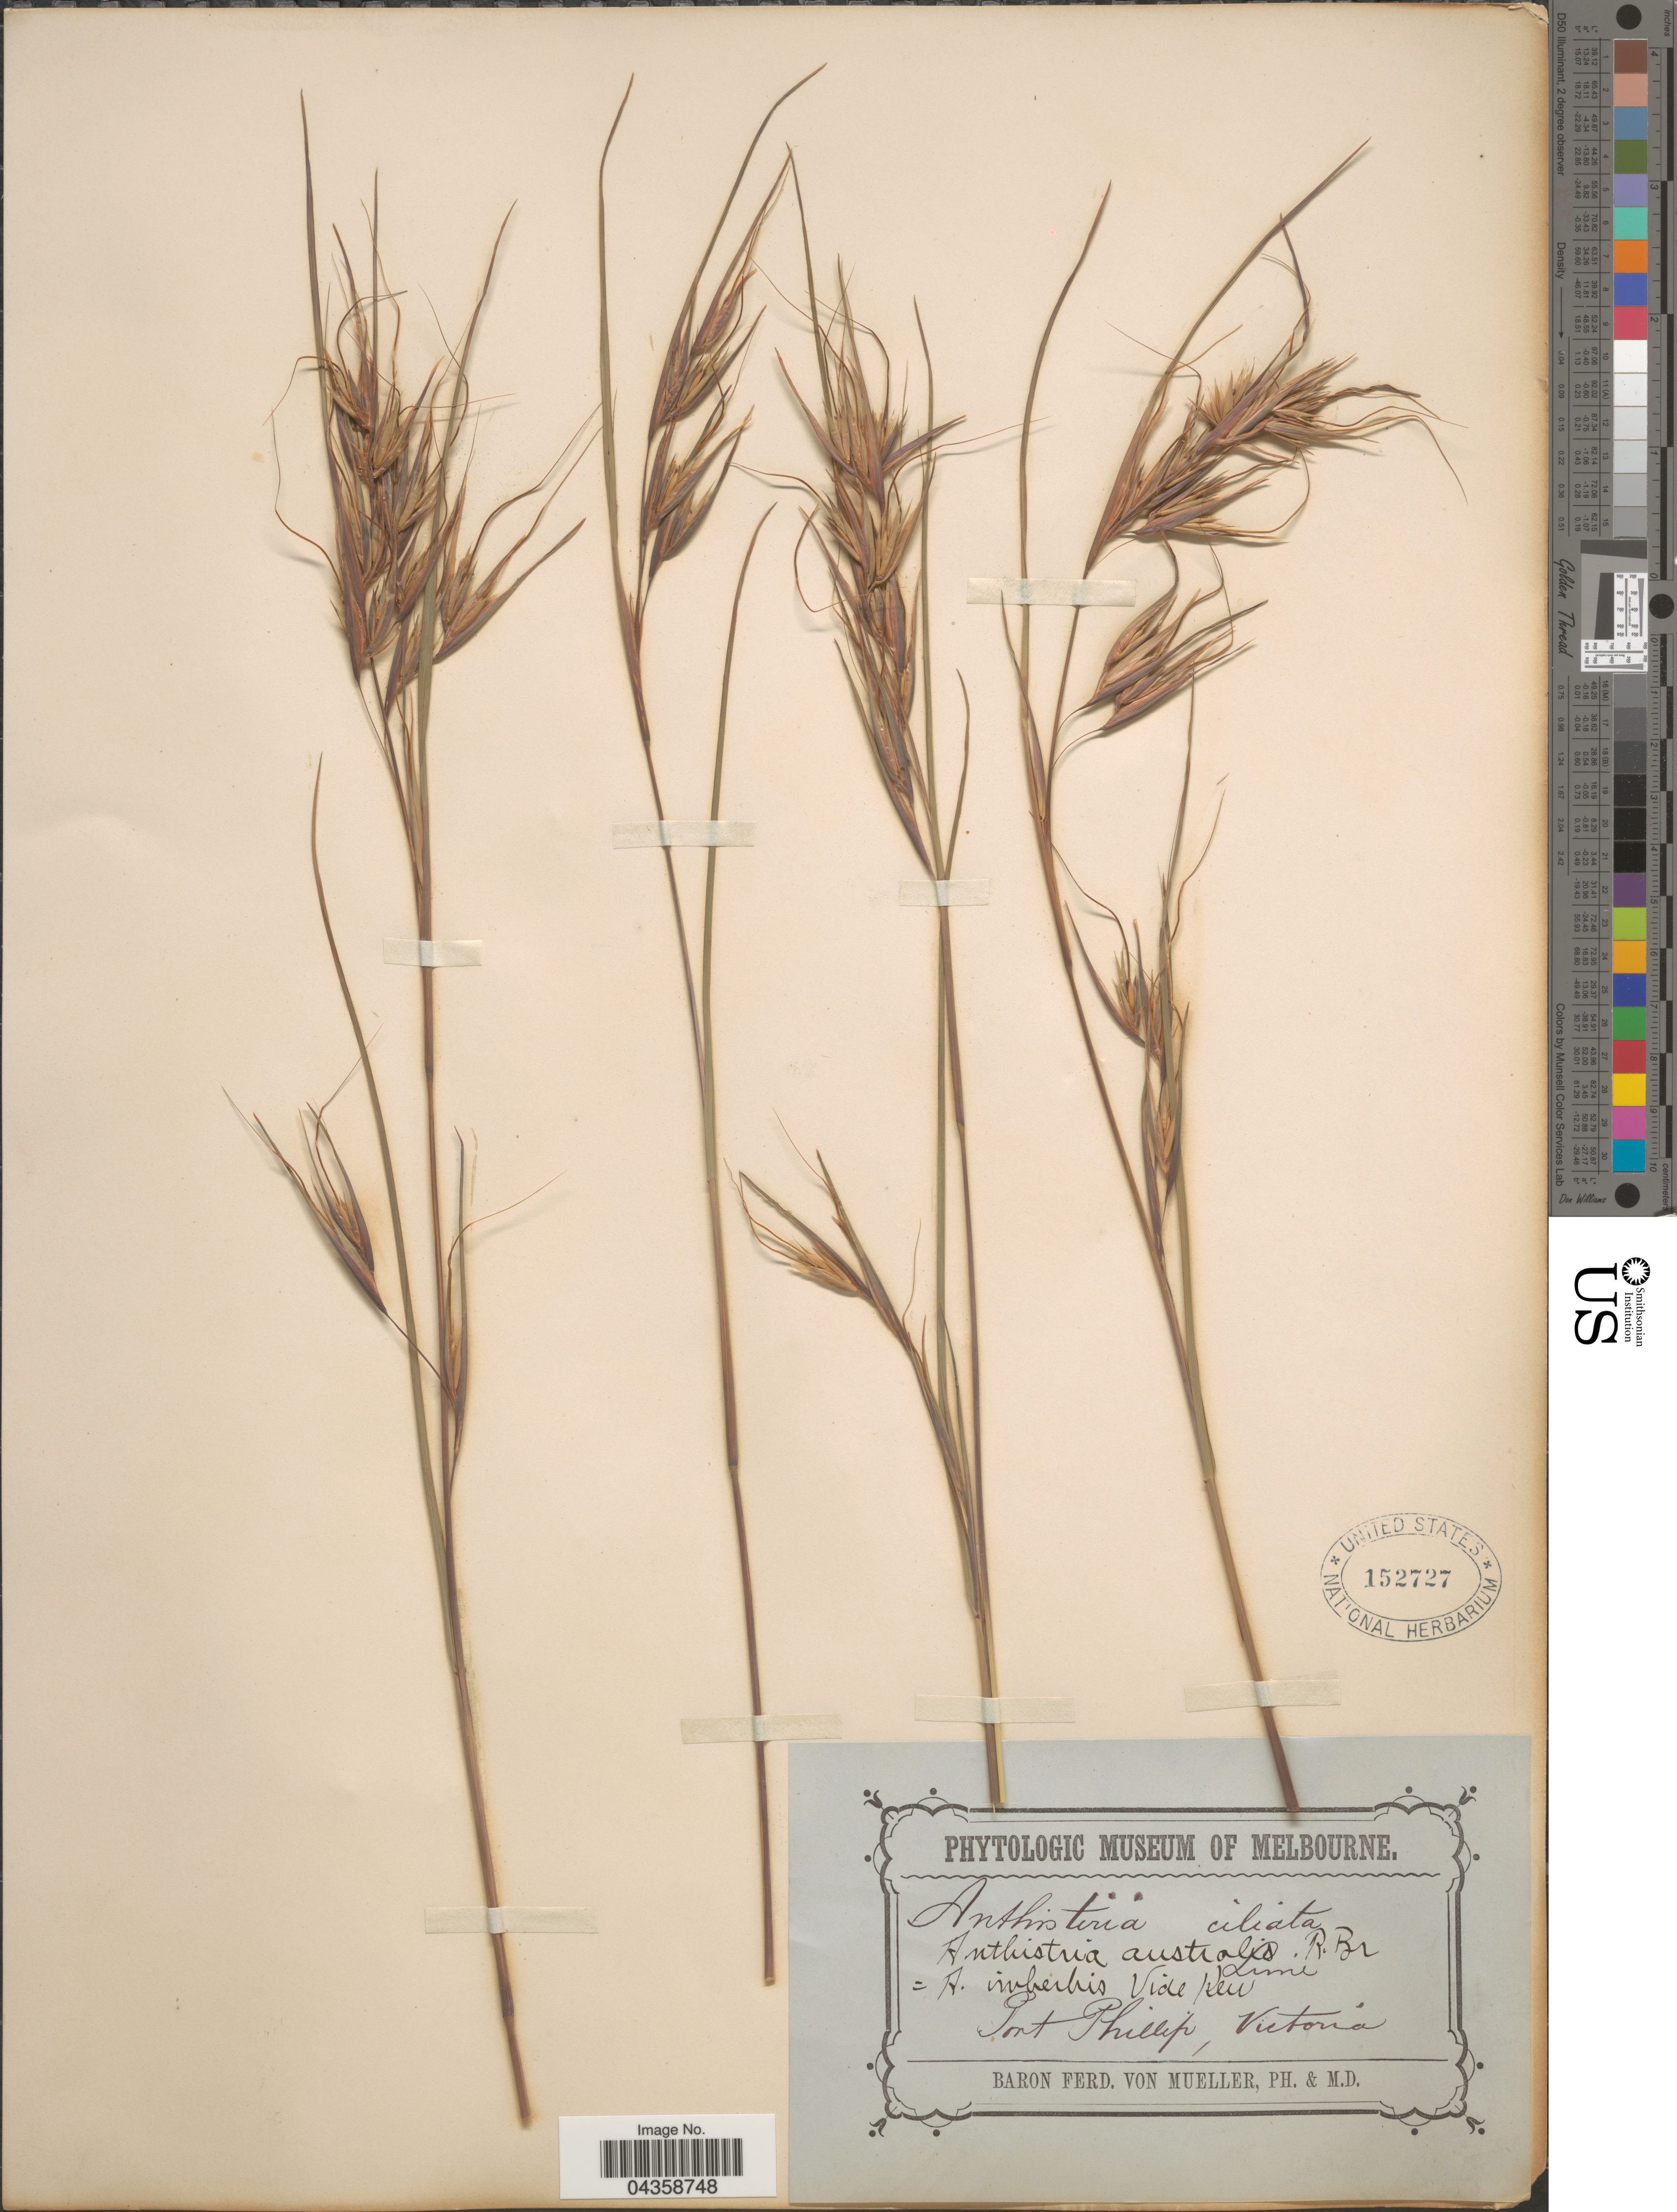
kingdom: Plantae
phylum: Tracheophyta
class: Liliopsida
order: Poales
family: Poaceae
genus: Themeda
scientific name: Themeda triandra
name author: Forssk.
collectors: F. von Mueller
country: Australia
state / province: Victoria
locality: Port Phillip, Victoria.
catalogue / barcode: US 152727